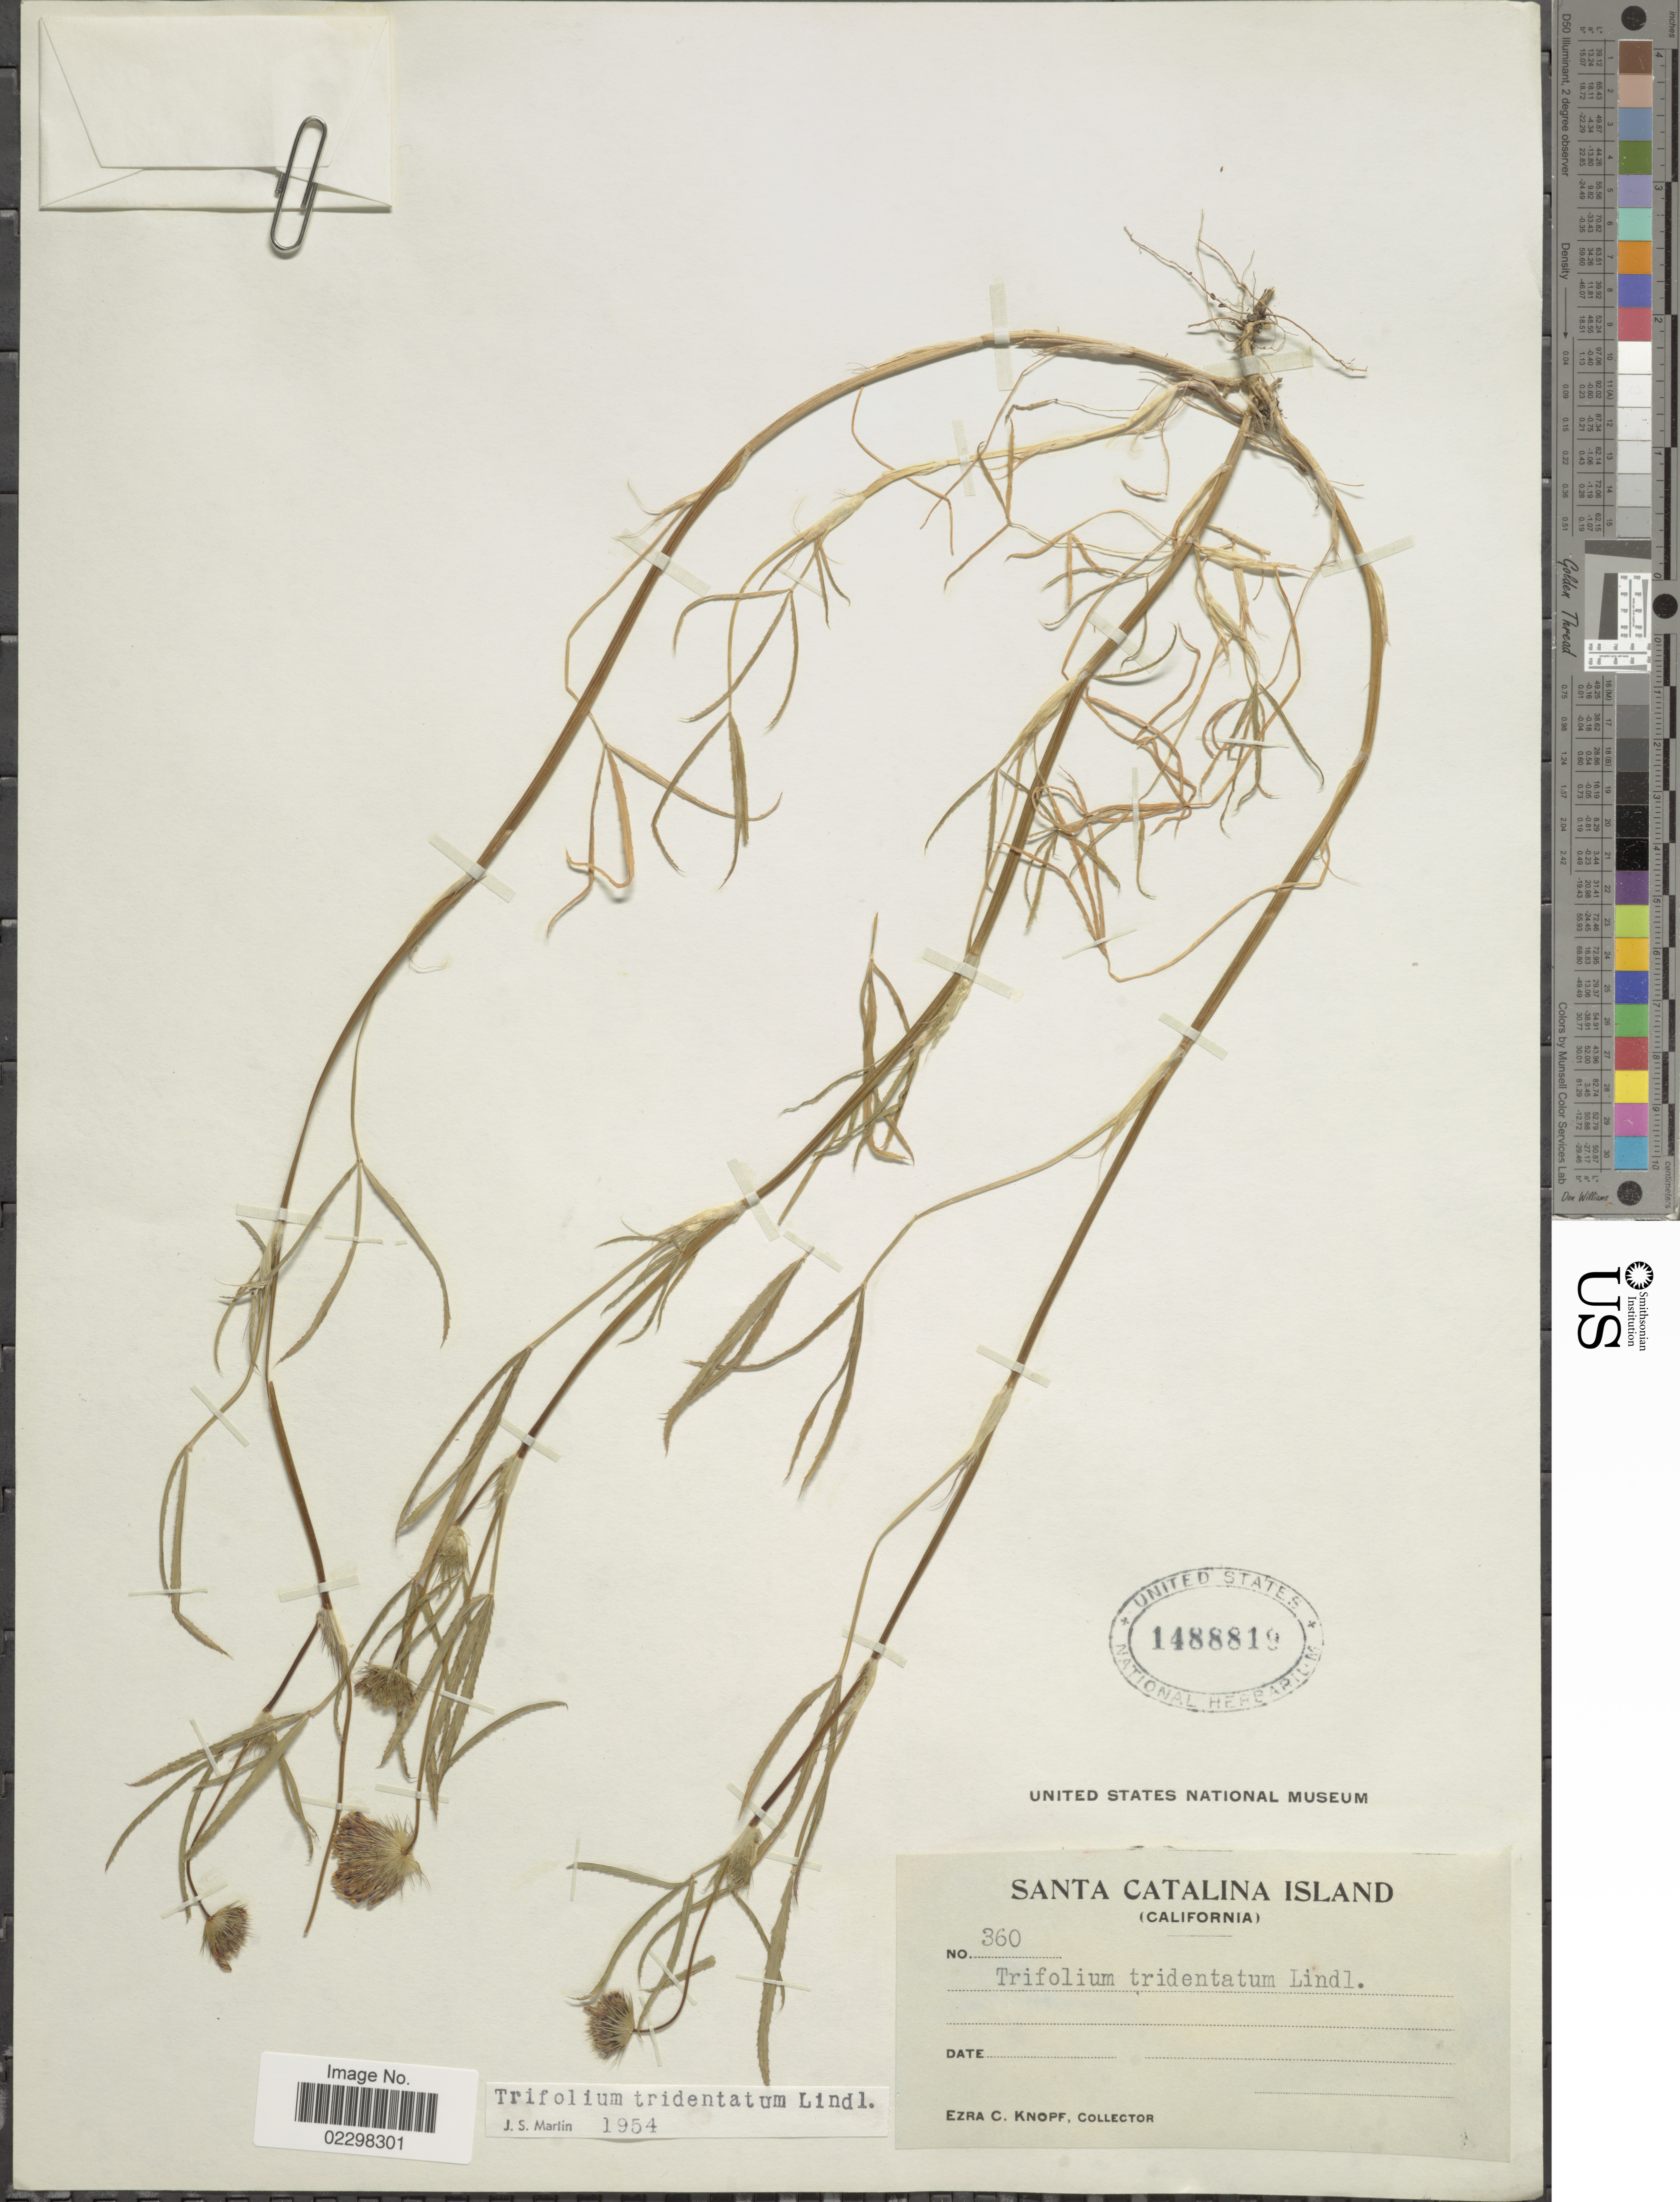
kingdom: Plantae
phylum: Tracheophyta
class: Magnoliopsida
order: Fabales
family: Fabaceae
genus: Trifolium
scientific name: Trifolium tridentatum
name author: Lindl.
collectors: E. Knopf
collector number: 360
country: United States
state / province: California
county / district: Los Angeles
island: Santa Catalina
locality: Santa Catalina Island, (California).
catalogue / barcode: US 1488819